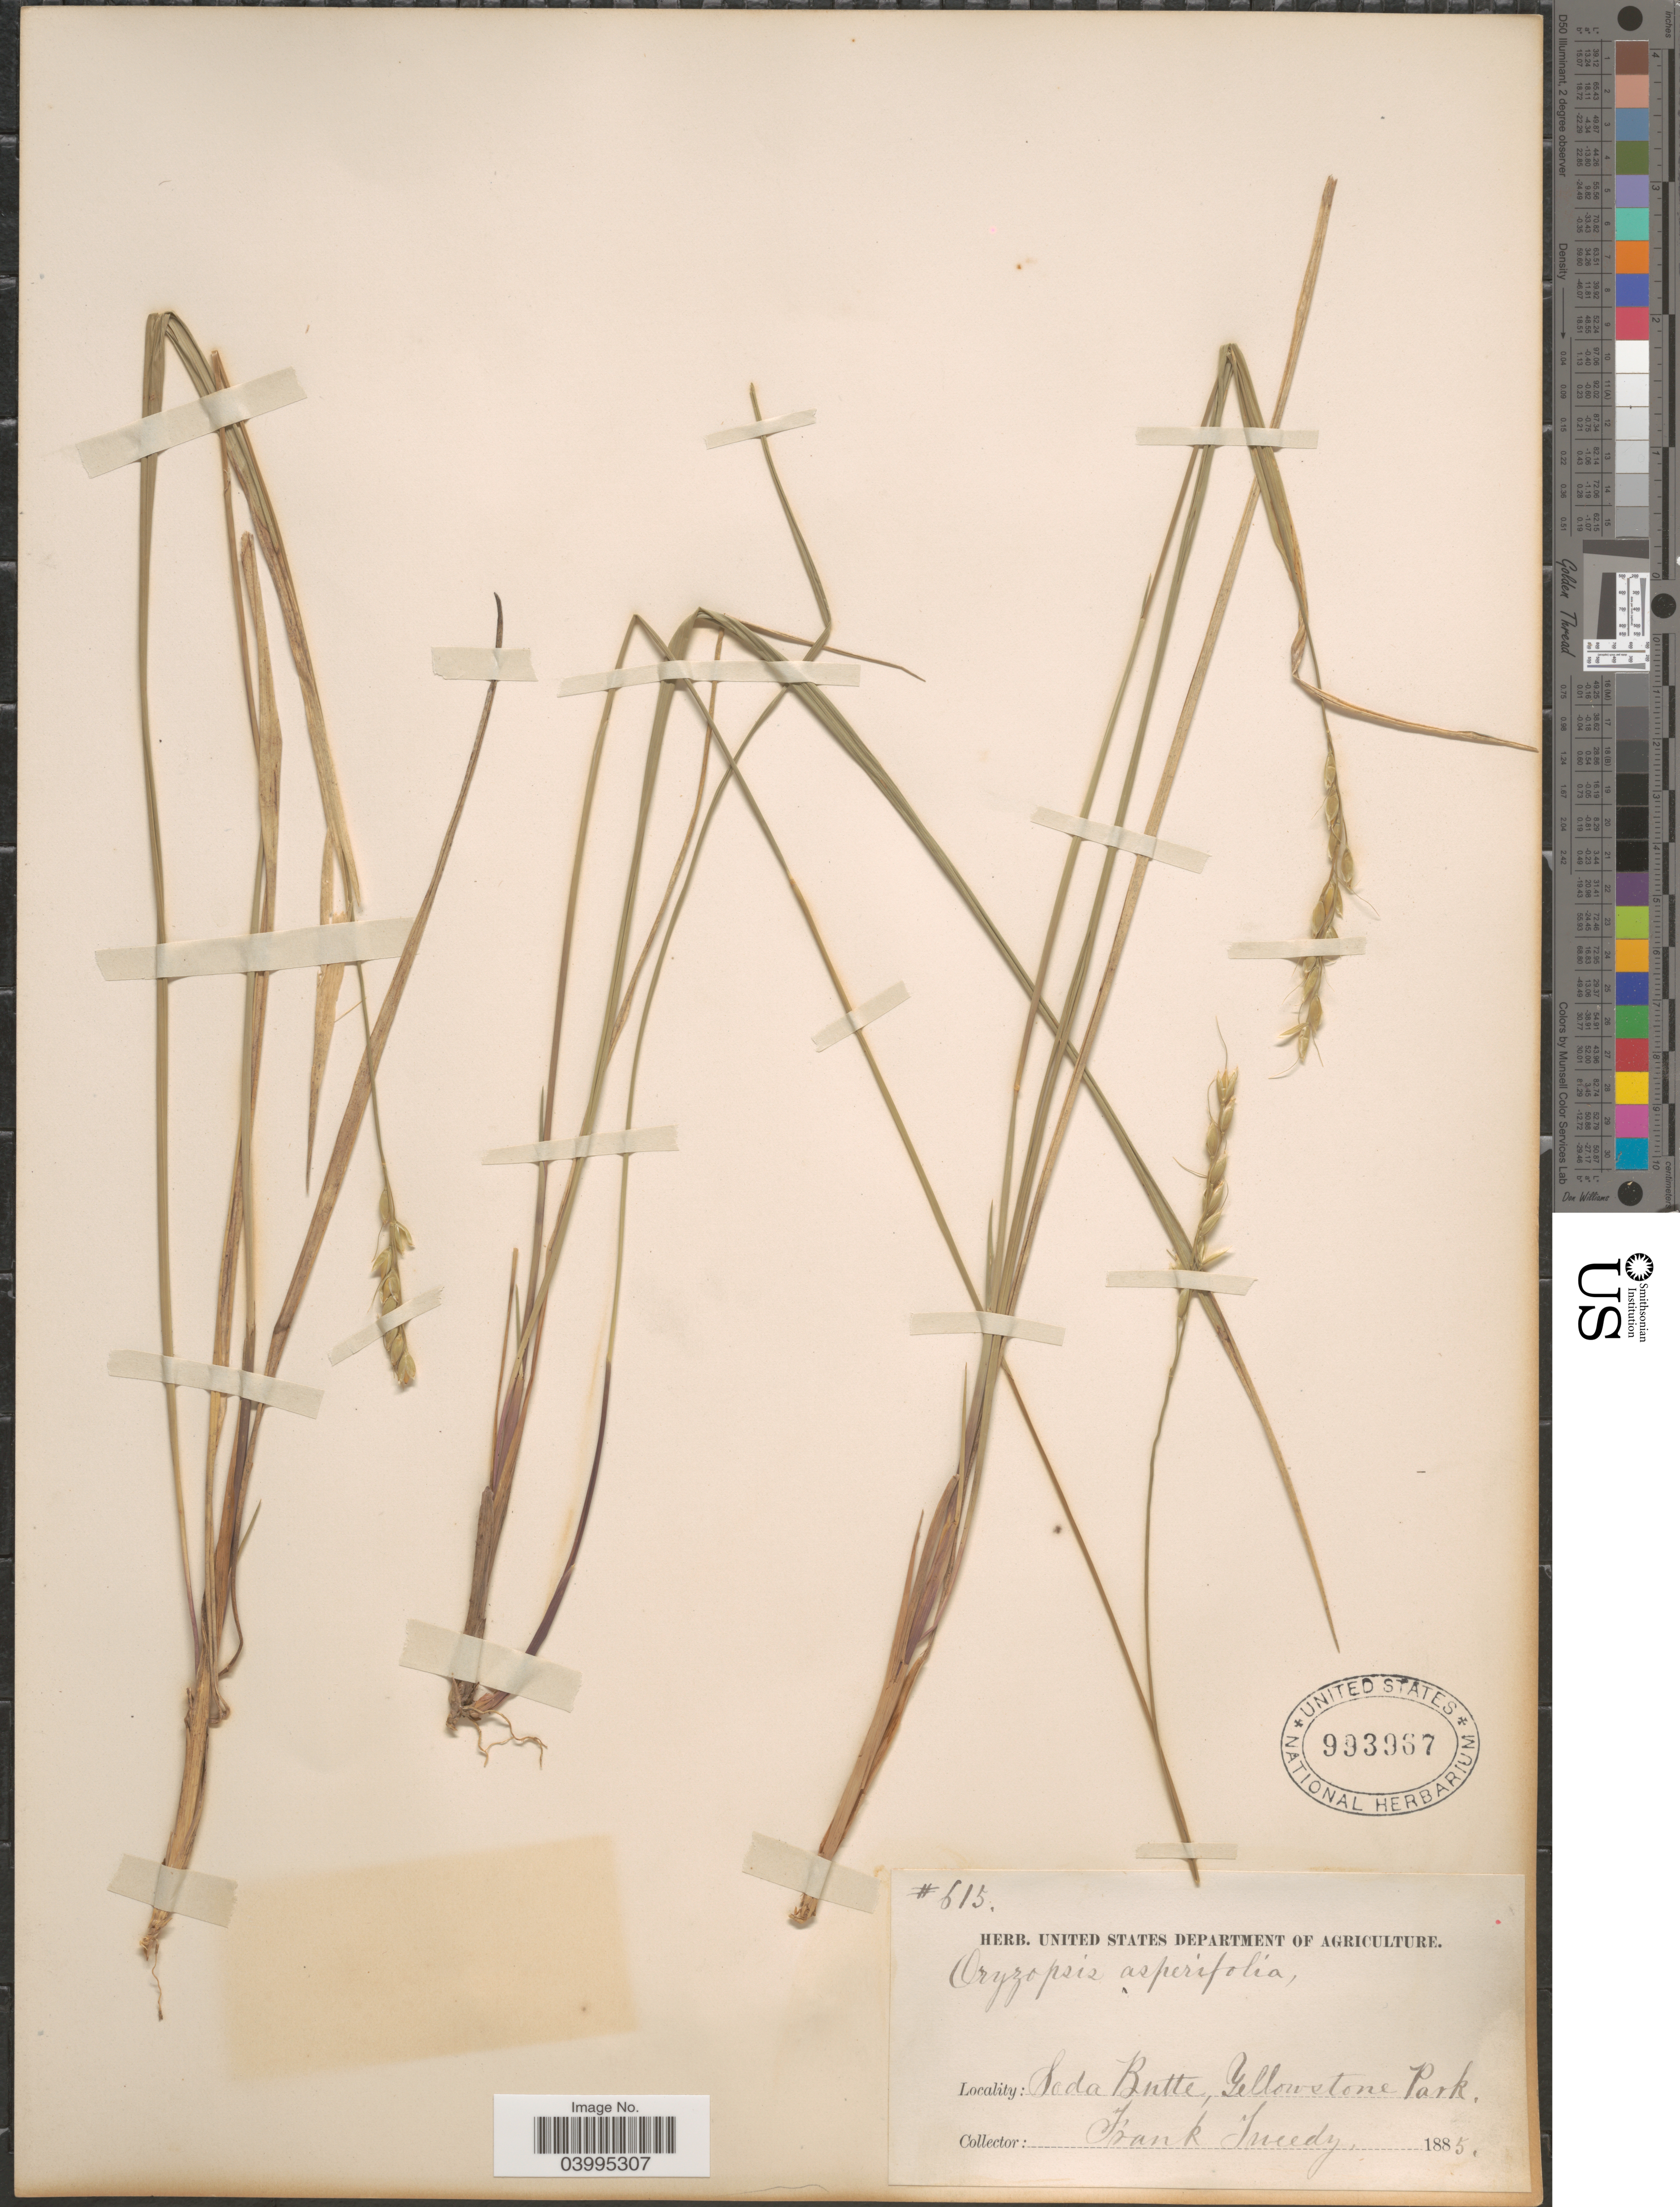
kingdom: Plantae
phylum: Tracheophyta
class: Liliopsida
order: Poales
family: Poaceae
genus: Oryzopsis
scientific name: Oryzopsis asperifolia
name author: Michx.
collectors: F. Tweedy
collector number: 615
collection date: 1885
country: United States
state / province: Wyoming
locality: Soda Butte, Yellowstone Park.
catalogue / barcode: US 993967